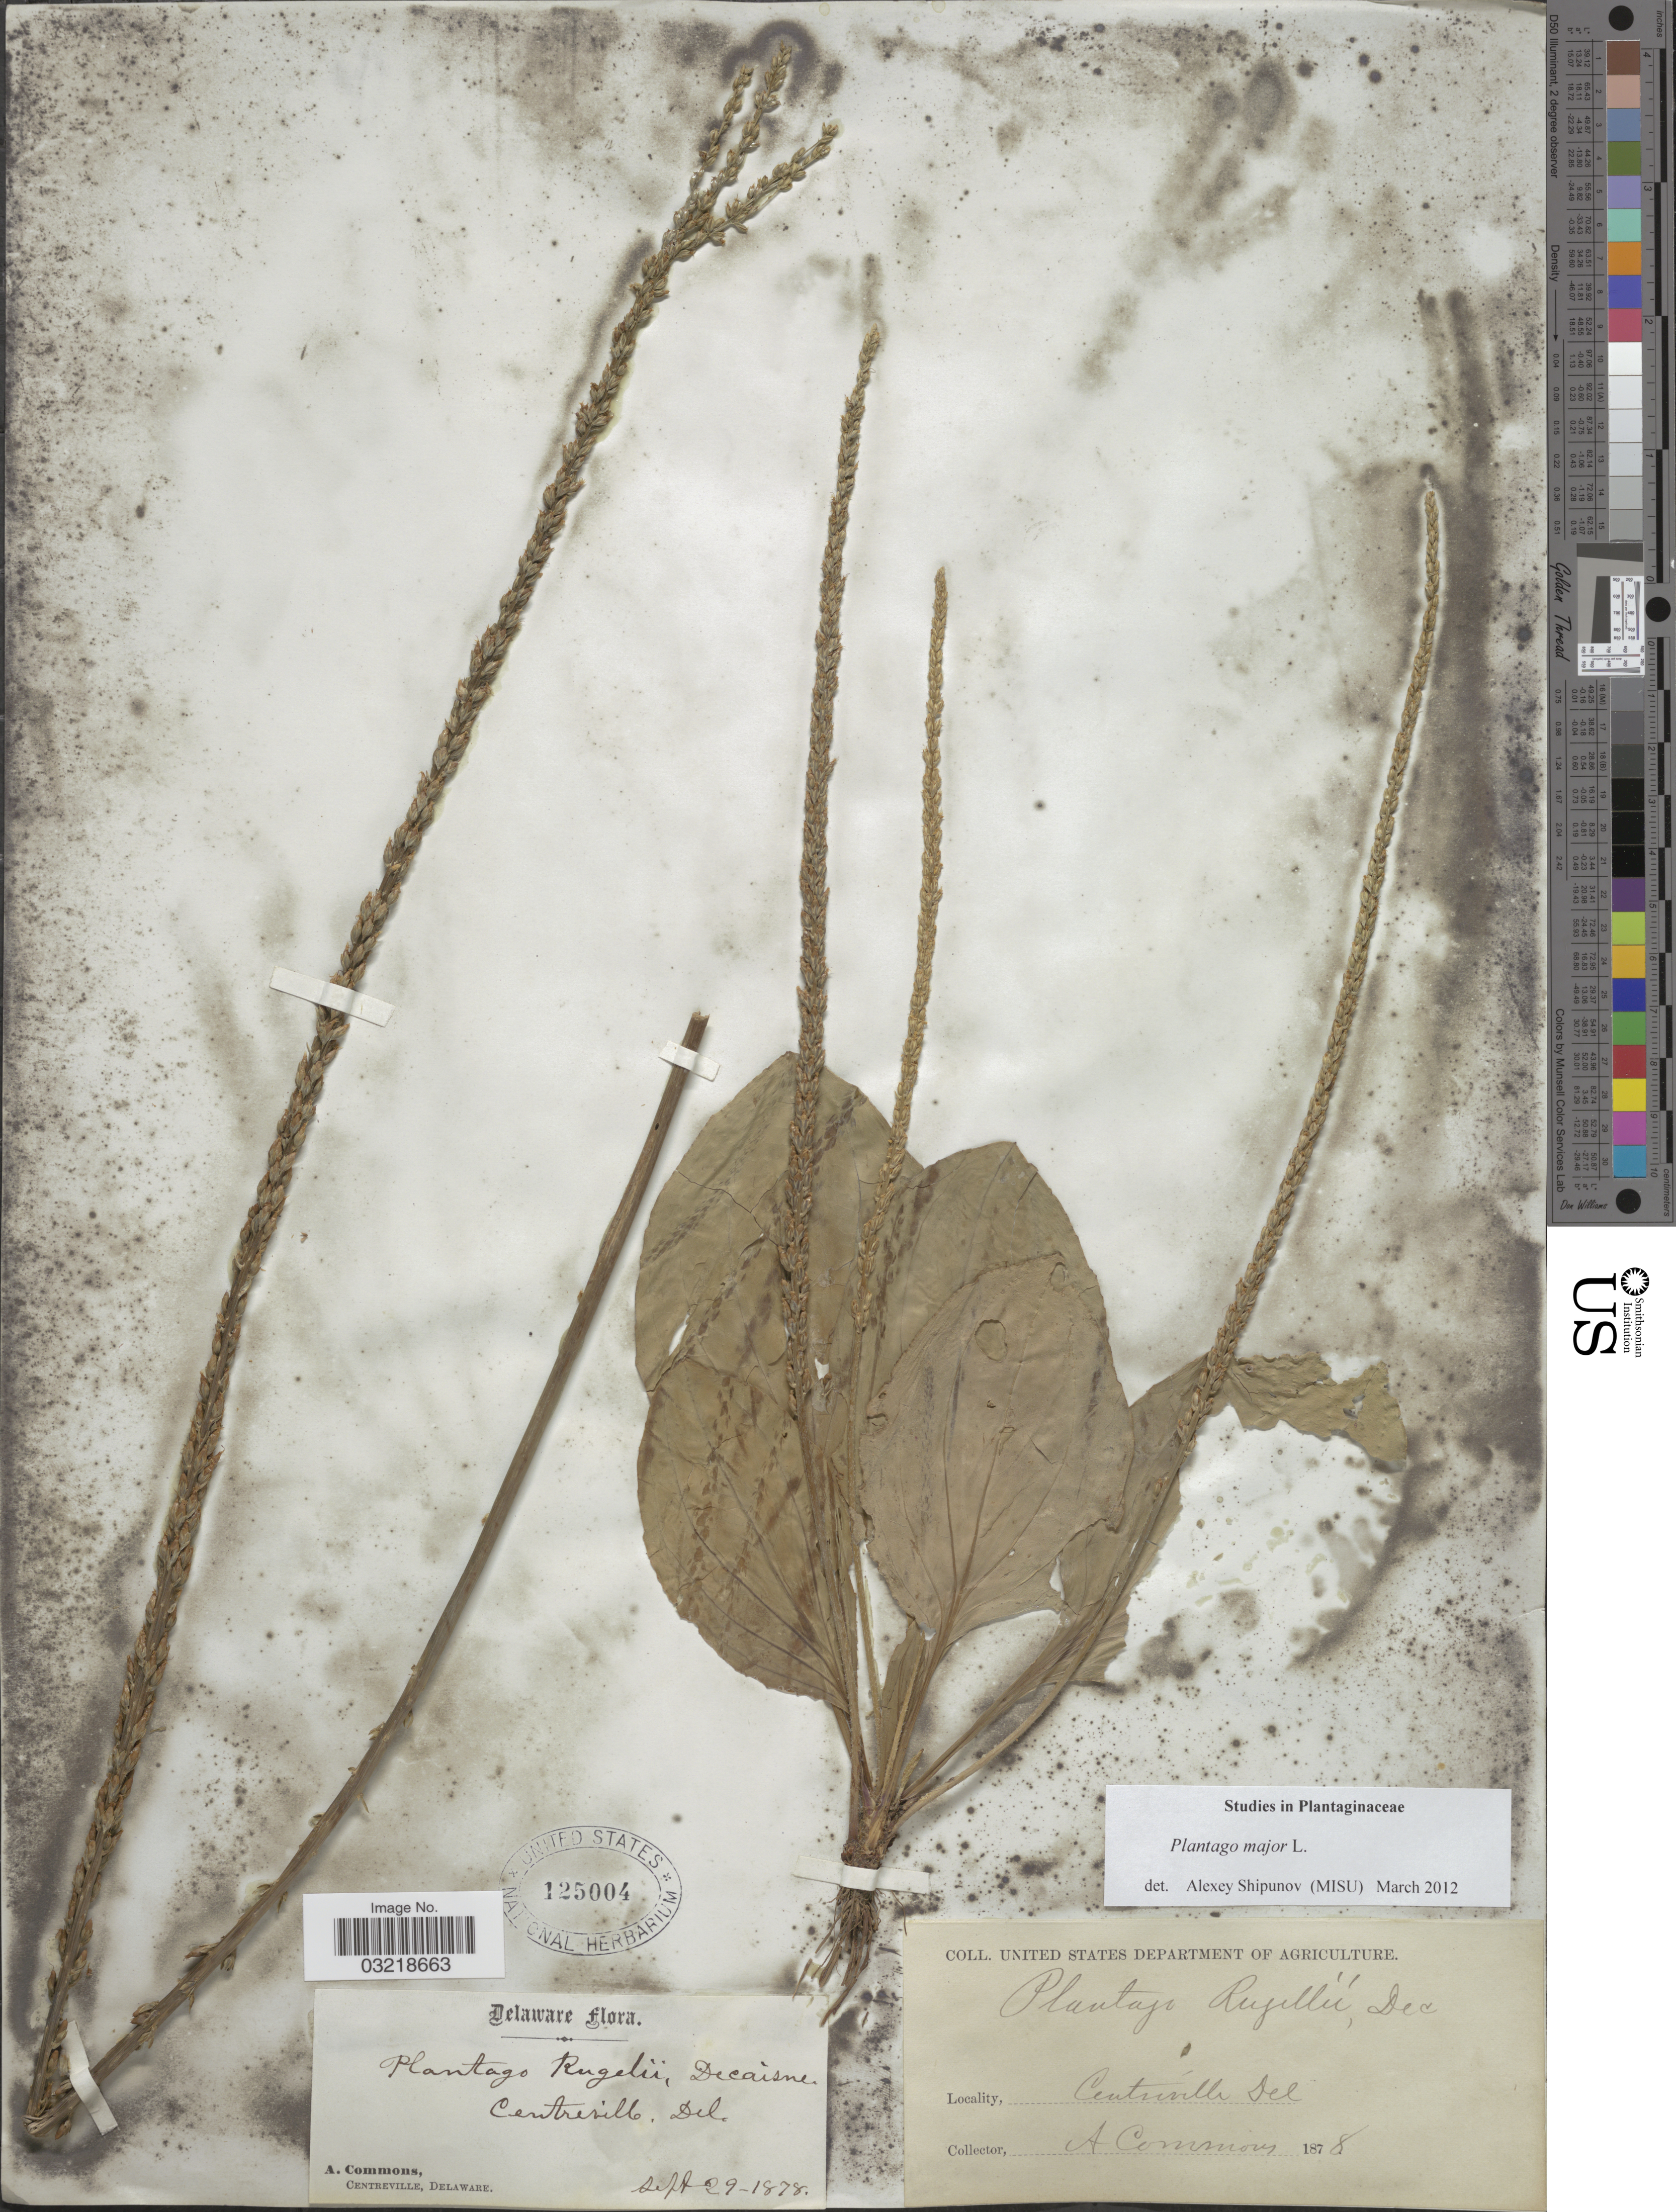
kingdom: Plantae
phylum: Tracheophyta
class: Magnoliopsida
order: Lamiales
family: Plantaginaceae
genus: Plantago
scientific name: Plantago major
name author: L.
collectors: A. Commons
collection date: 1878-09-29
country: United States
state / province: Delaware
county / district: New Castle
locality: Centreville, Del.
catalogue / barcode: US 125004